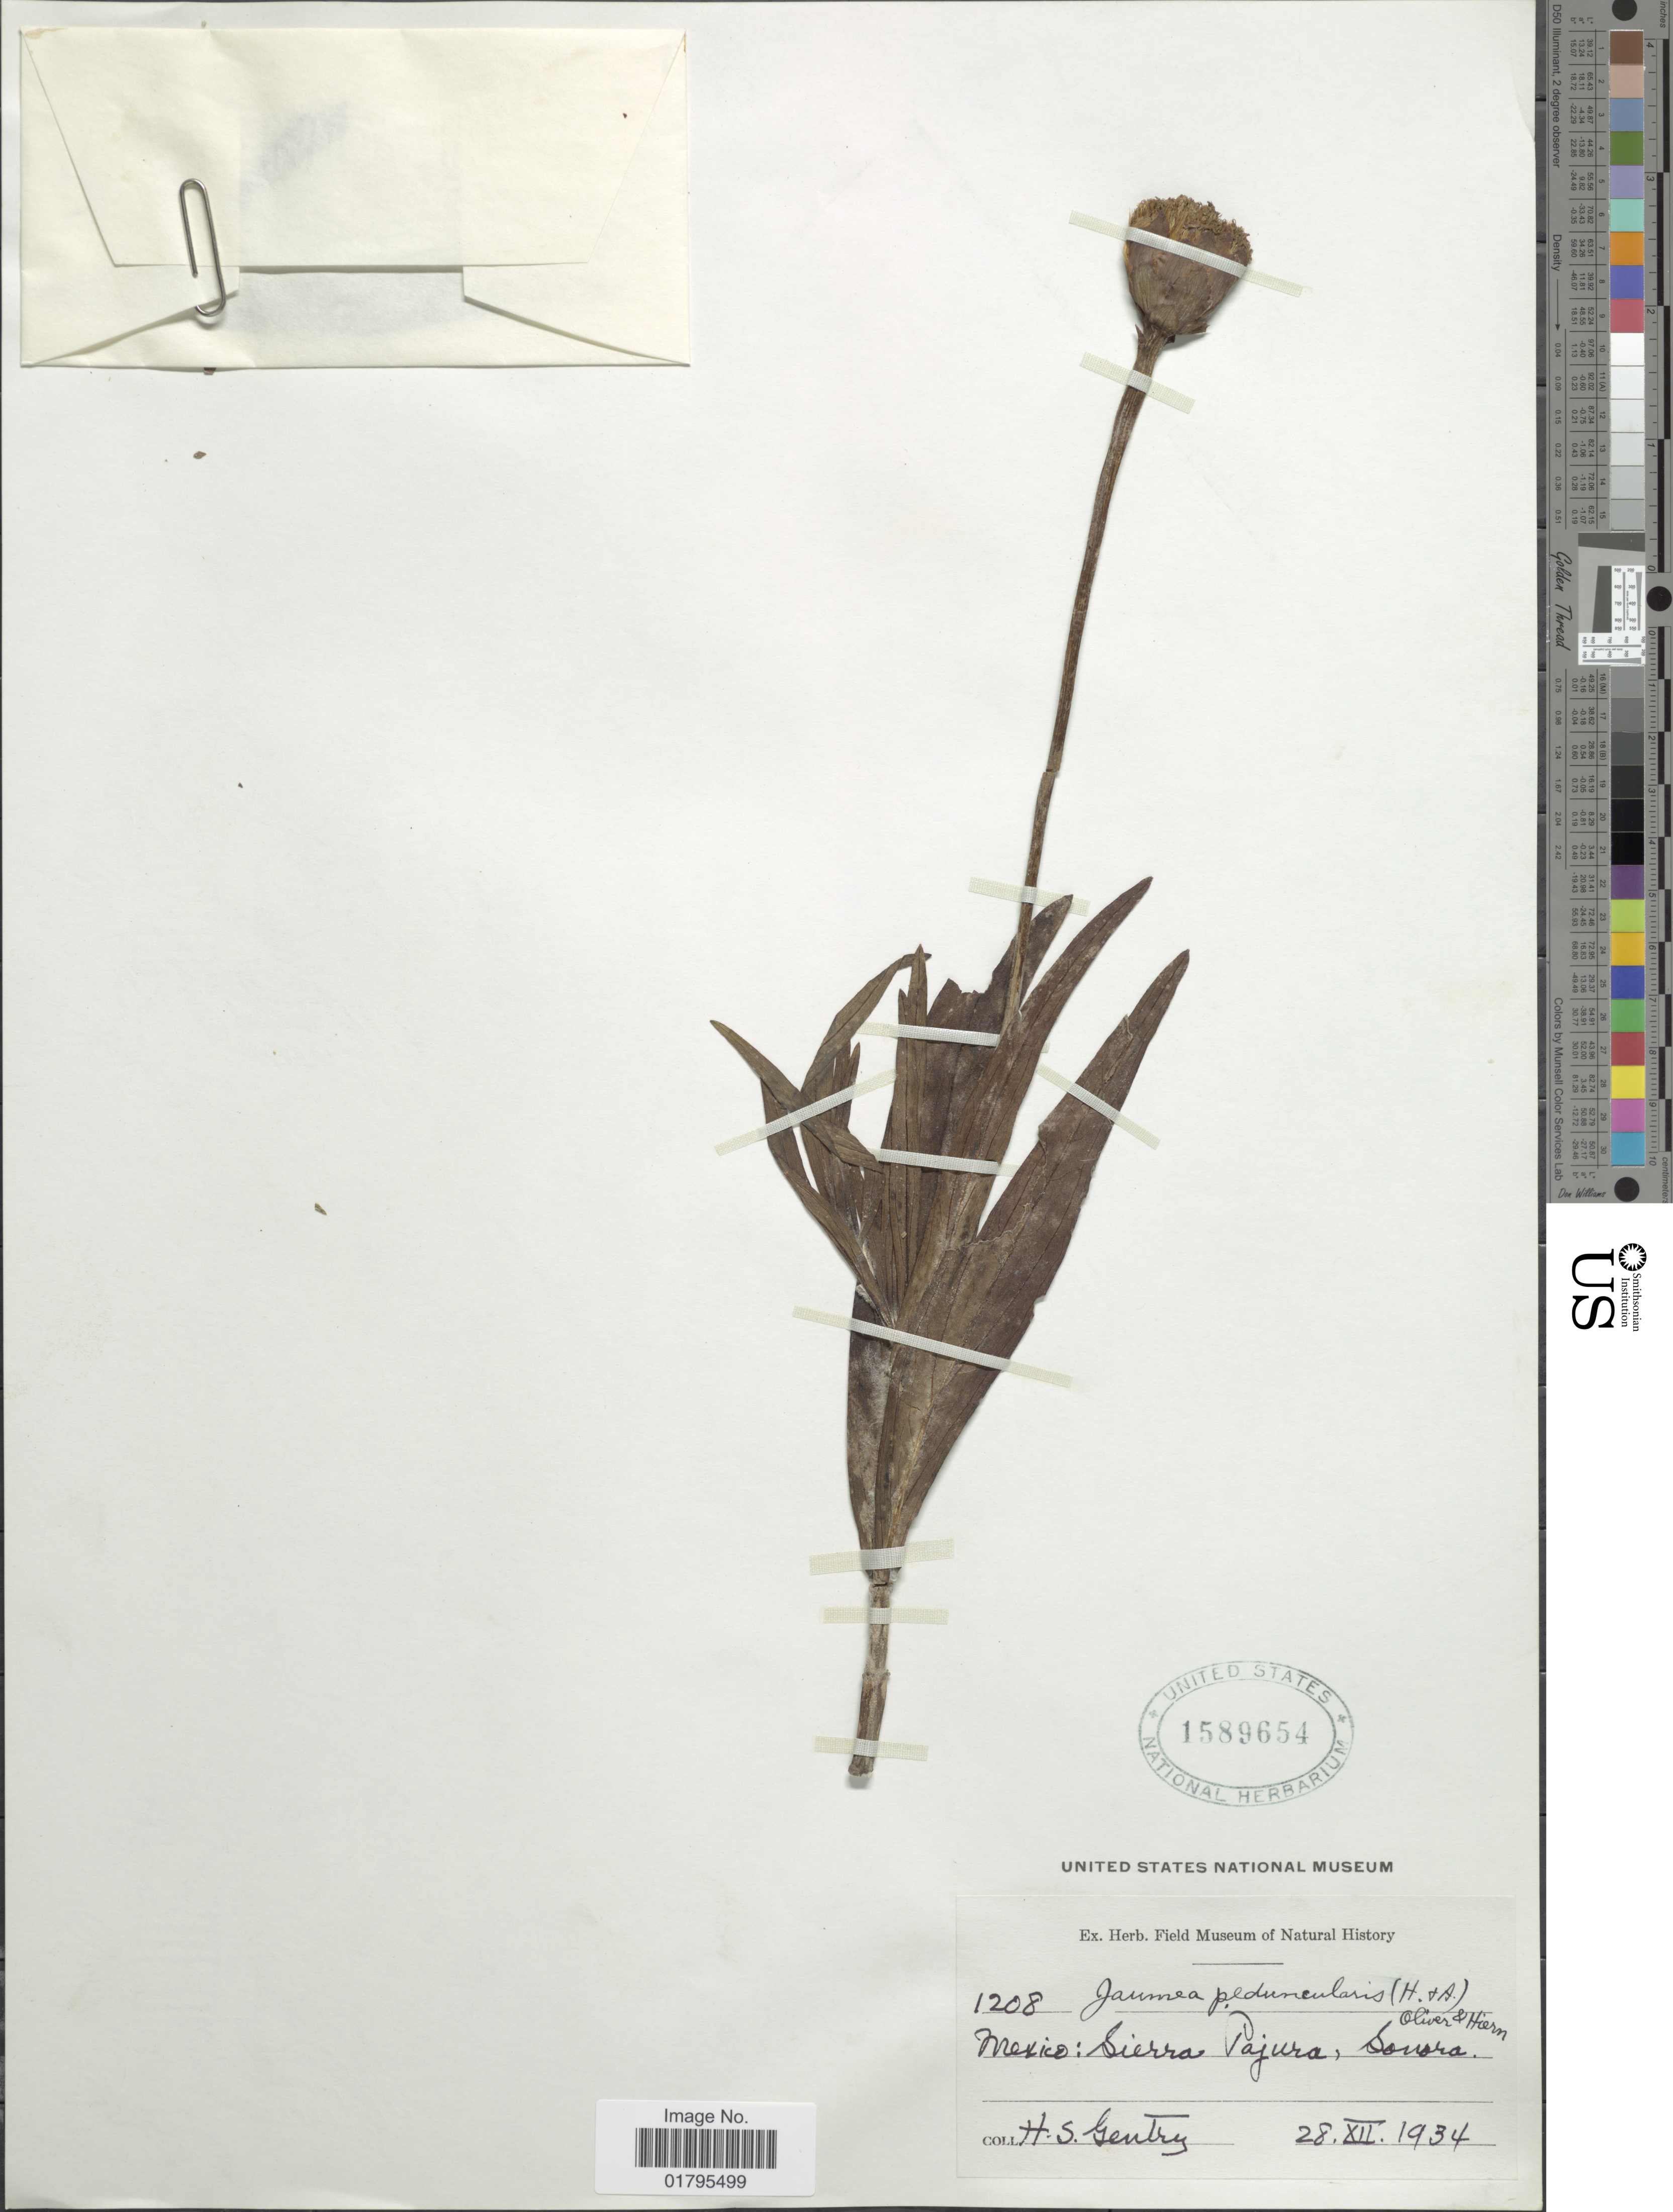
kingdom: Plantae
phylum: Tracheophyta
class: Magnoliopsida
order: Asterales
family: Asteraceae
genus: Jaumea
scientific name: Jaumea peduncularis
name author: (Hook.) Benth. & Hook. f. ex Oliv.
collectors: H. S. Gentry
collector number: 1208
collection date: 1934-12-28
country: Mexico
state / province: Sonora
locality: Mexico: Sierra Pajura, Sonora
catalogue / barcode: US 12589654